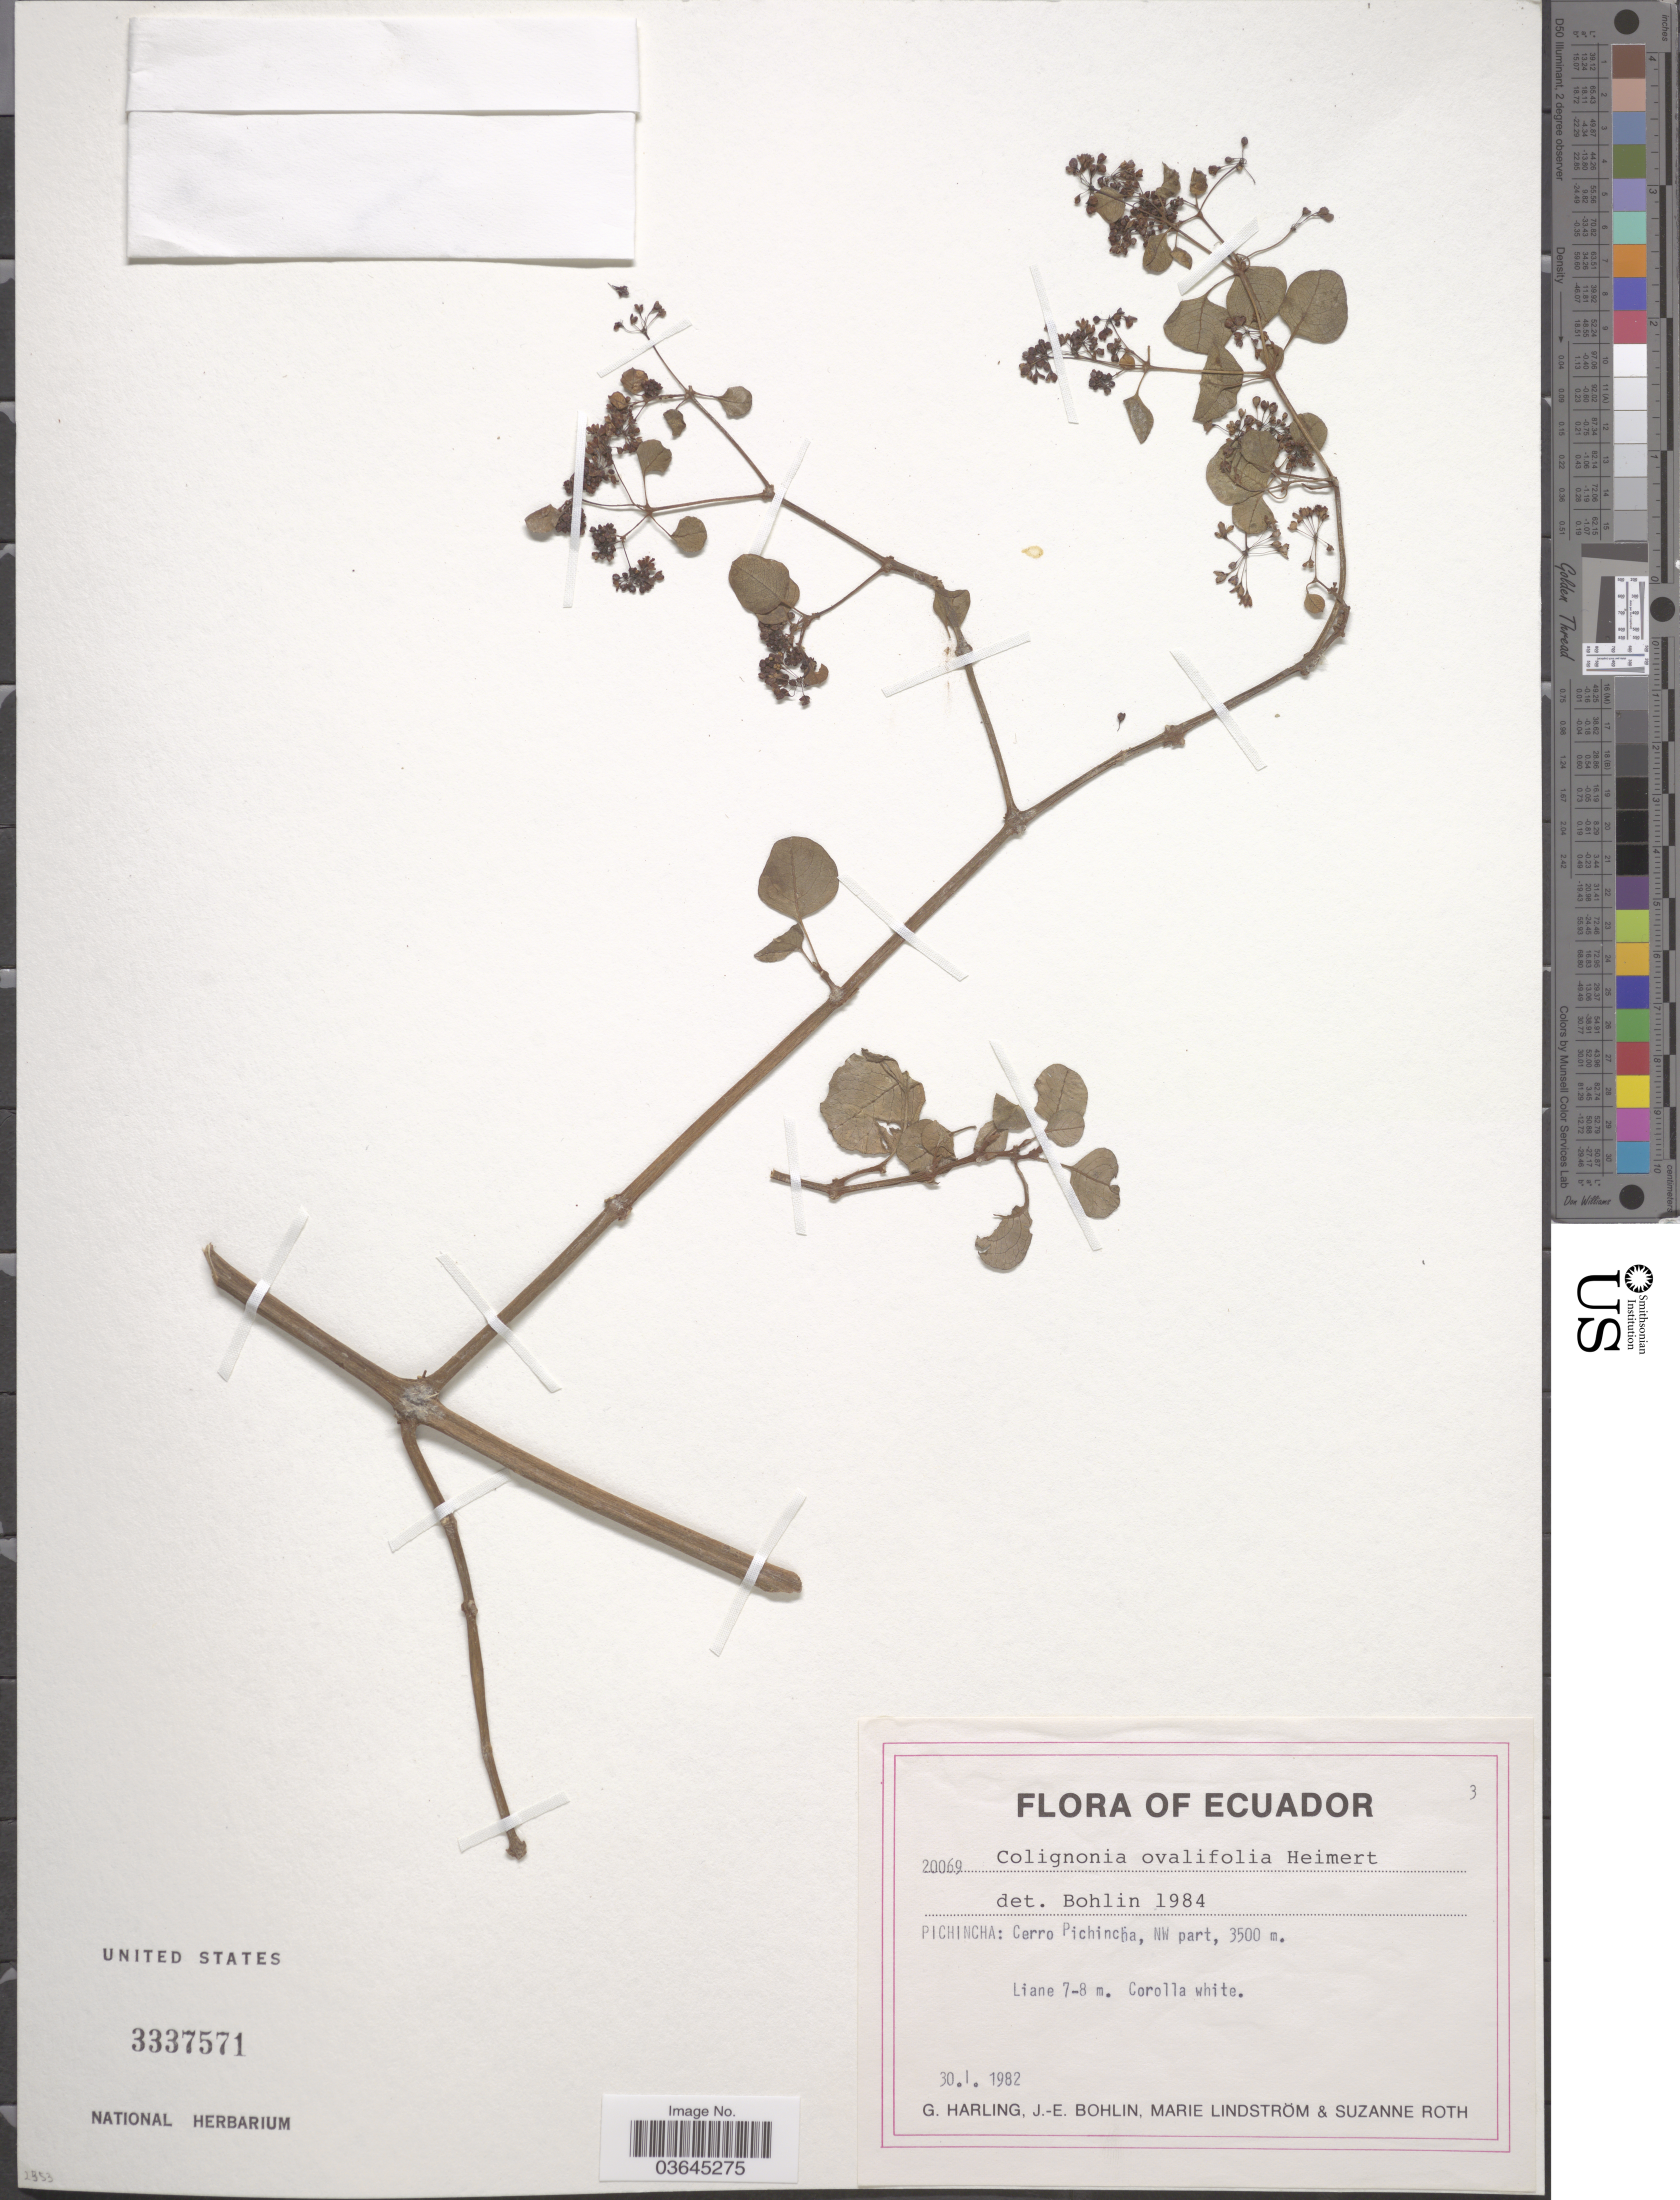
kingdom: Plantae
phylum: Tracheophyta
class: Magnoliopsida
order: Caryophyllales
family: Nyctaginaceae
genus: Colignonia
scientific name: Colignonia ovalifolia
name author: Heimerl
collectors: G. Harling, J. Bohlin, M. Lindström & S. Roth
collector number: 20069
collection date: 1982-01-30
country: Ecuador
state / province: Pichincha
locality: Cerro Pichincha, NW part.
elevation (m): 3500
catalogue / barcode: US 3337571